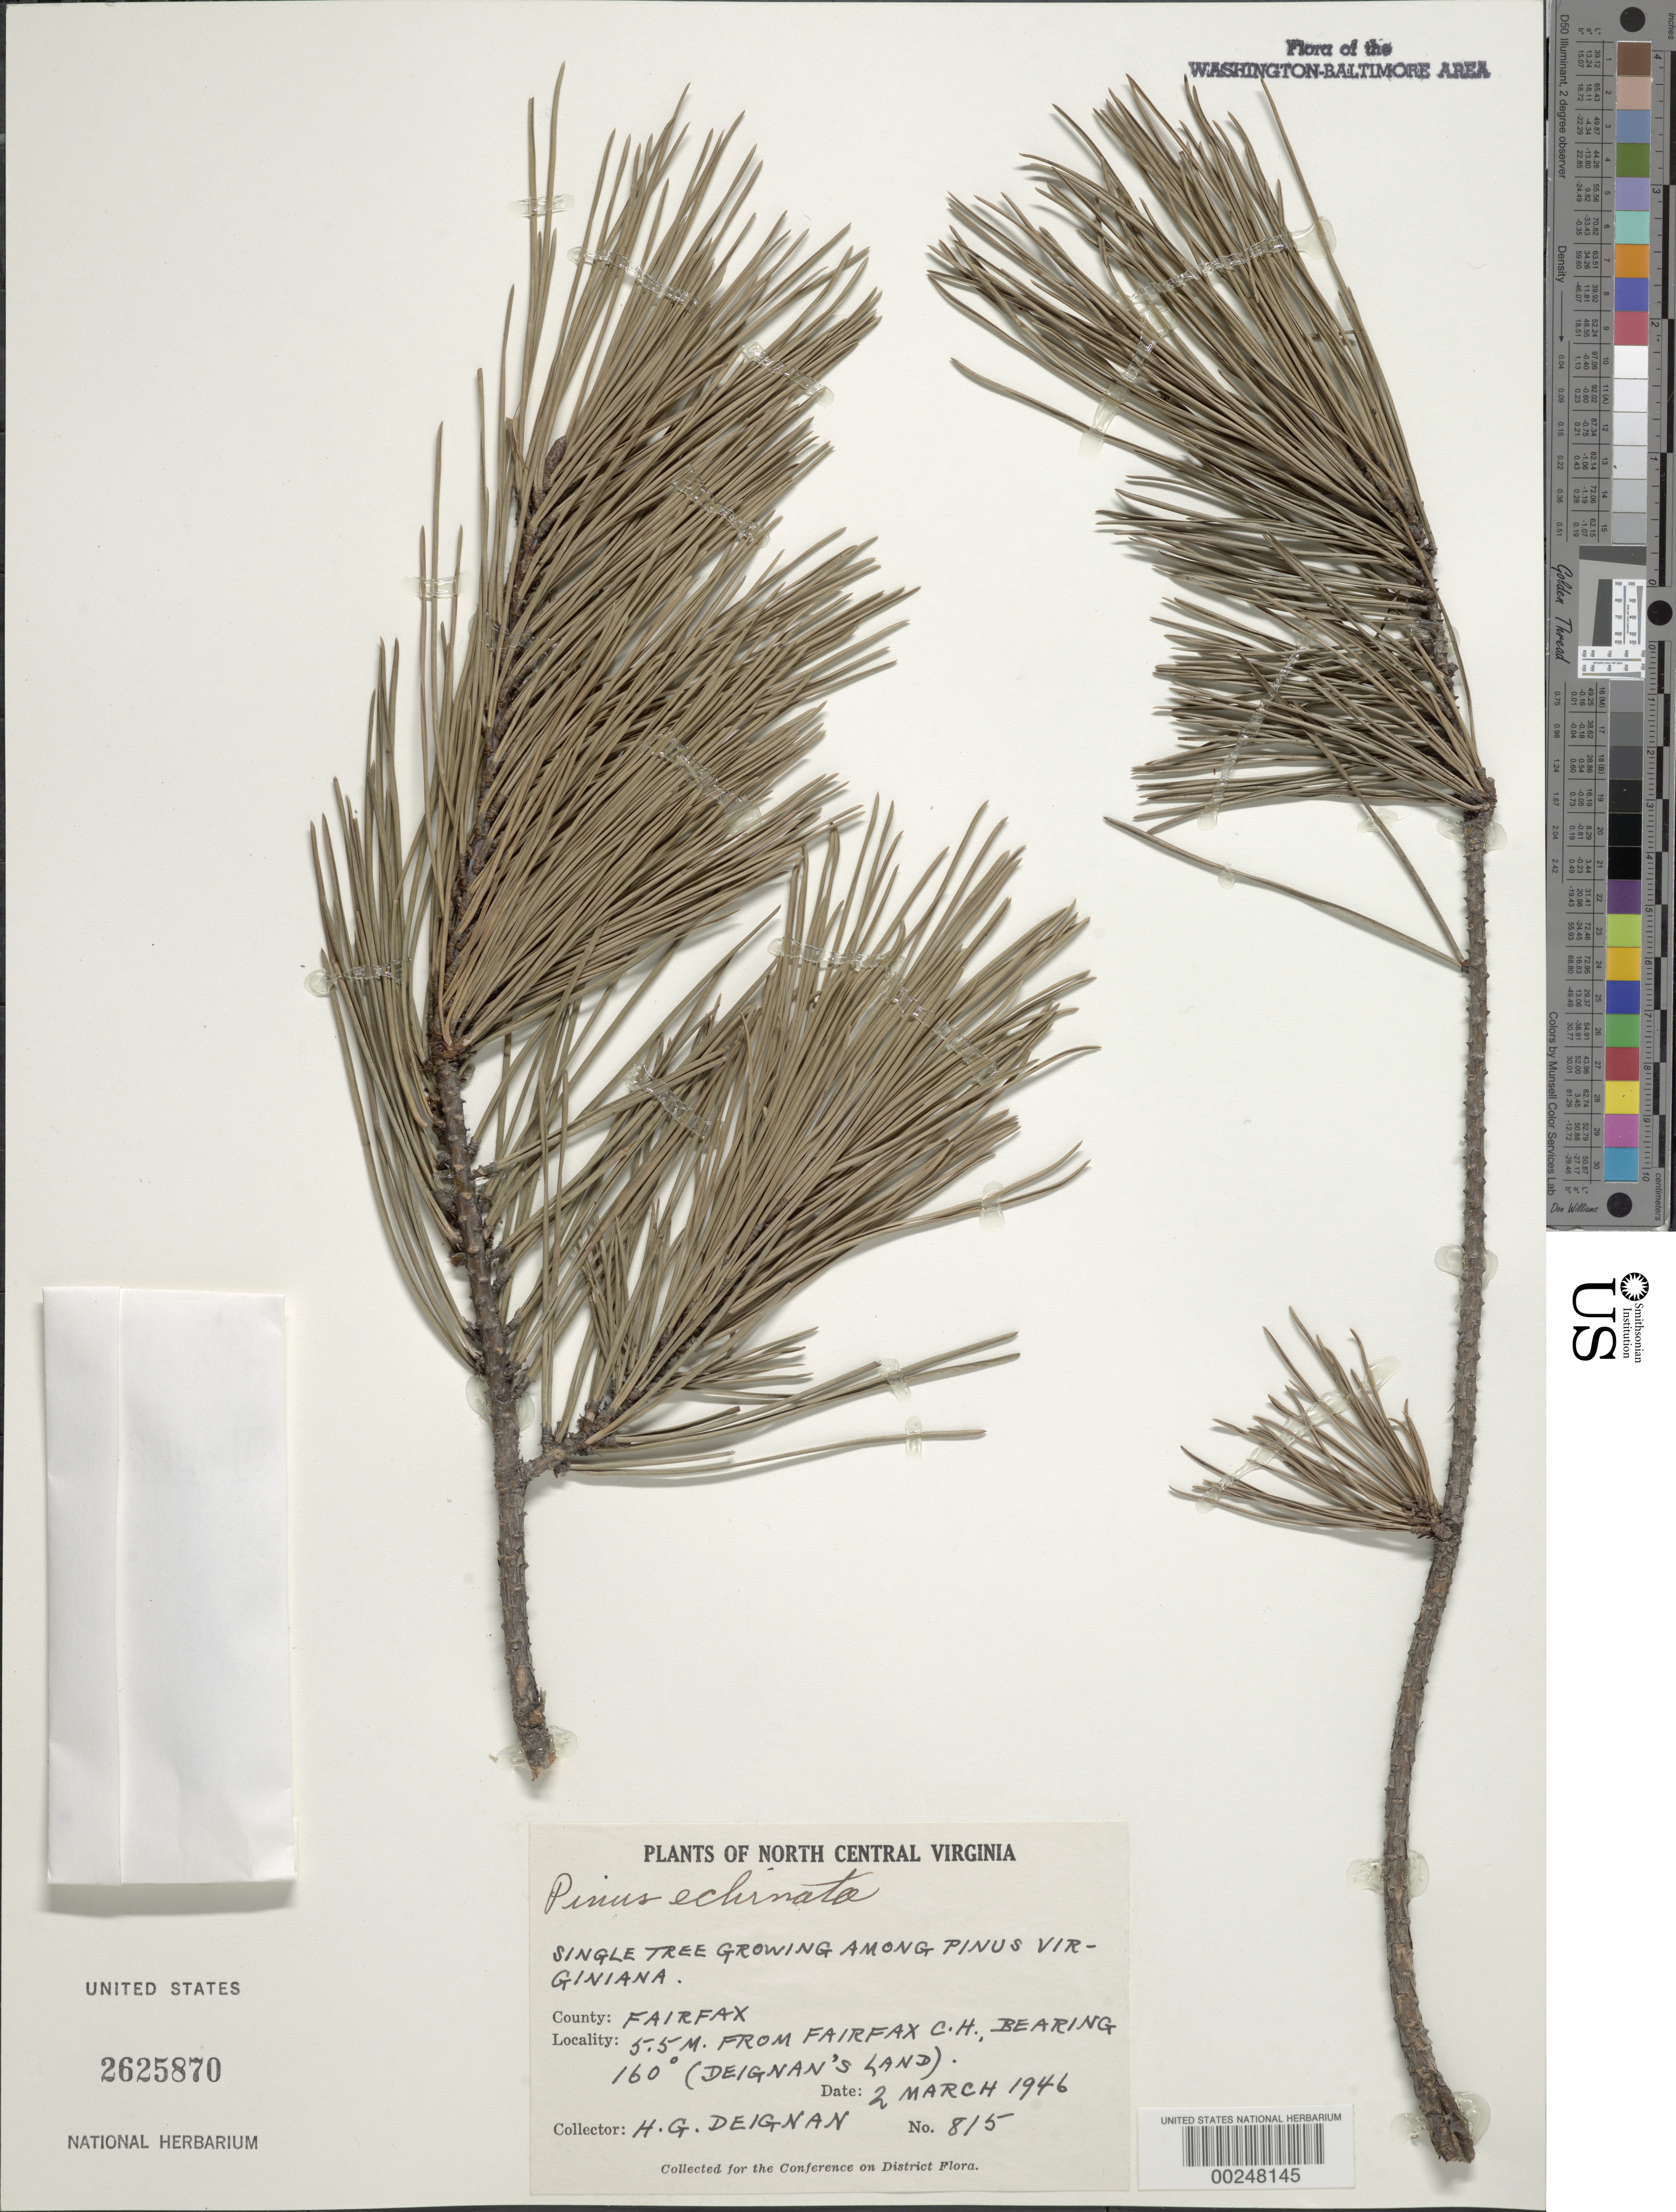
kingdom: Plantae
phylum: Tracheophyta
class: Pinopsida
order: Pinales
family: Pinaceae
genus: Pinus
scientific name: Pinus echinata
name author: Mill.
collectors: H. Deignan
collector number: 815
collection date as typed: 02 Mar 1946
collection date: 1946-03-02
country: United States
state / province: Virginia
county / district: Fairfax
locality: Near Fairfax Courthouse, on Deignan's Land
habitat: Among Pinus virginiana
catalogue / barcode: US 2625870